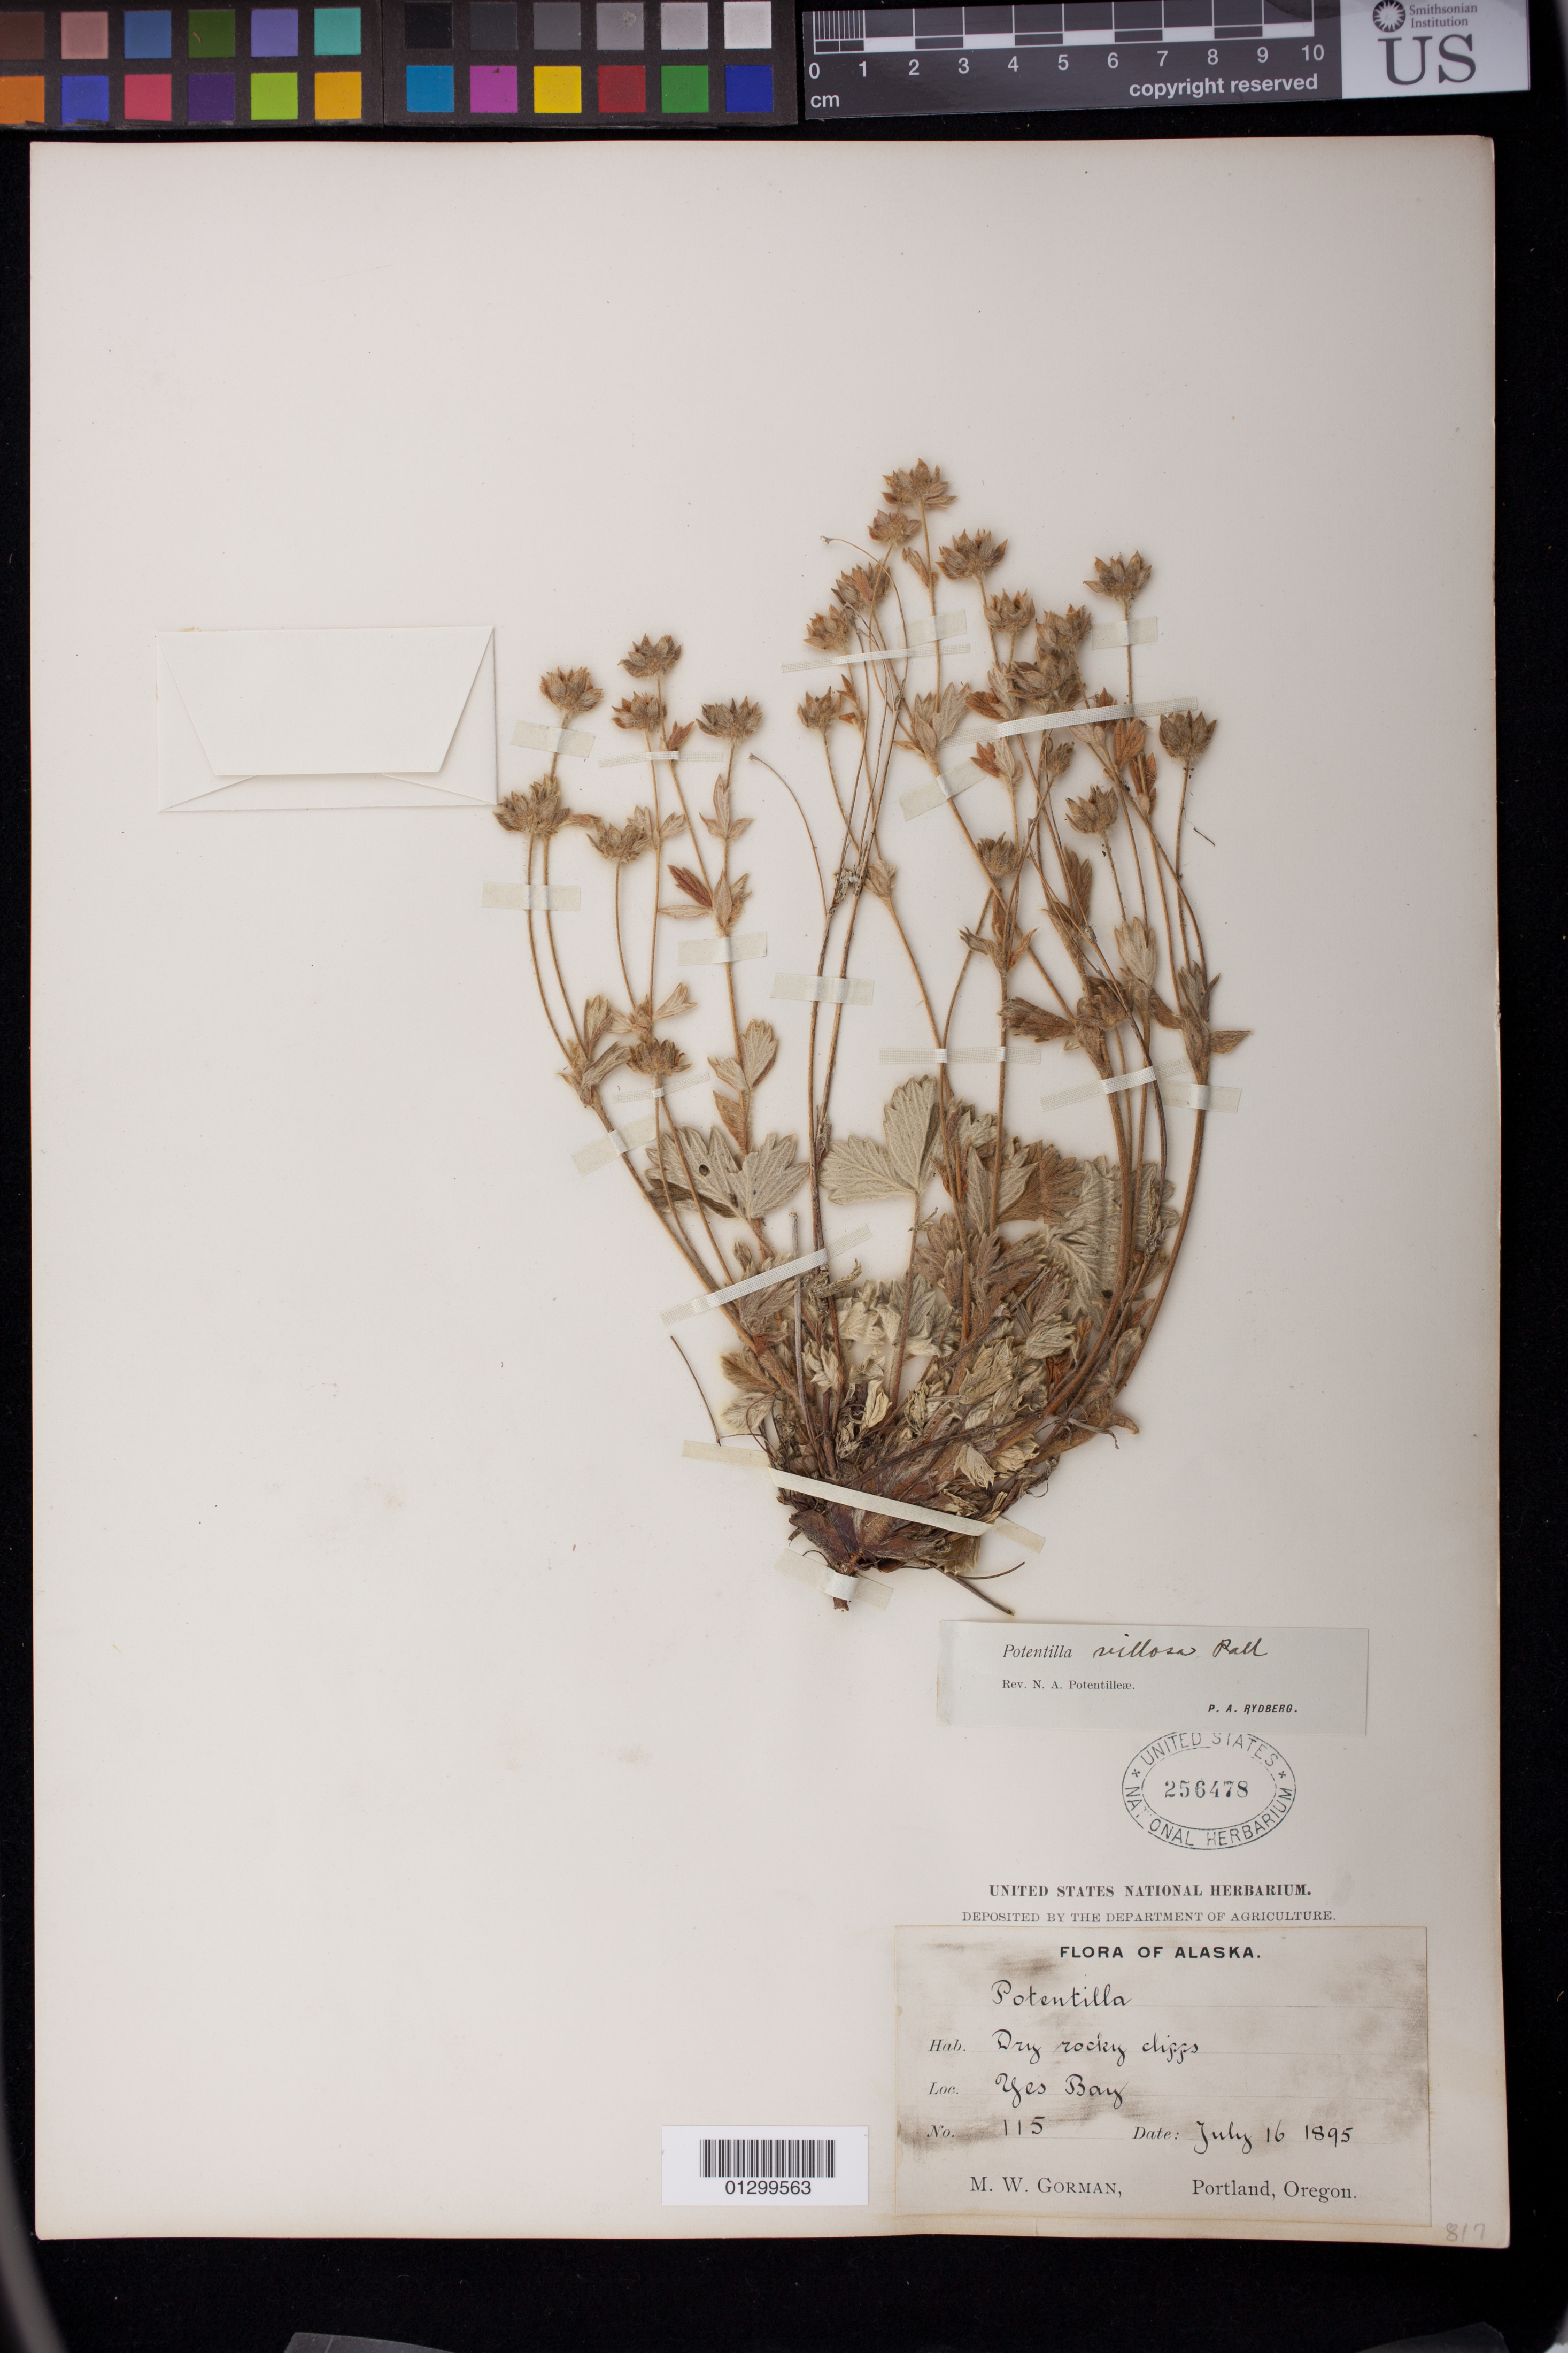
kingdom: Plantae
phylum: Tracheophyta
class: Magnoliopsida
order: Rosales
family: Rosaceae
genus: Potentilla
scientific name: Potentilla villosa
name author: Pall. ex Pursh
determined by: Rydberg, P. A.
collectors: M. W. Gorman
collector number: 115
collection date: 1895-07-16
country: United States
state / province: Alaska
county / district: Ketchikan Gateway Borough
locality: Yes Bay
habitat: Dry rocky cliffs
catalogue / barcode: US 256478